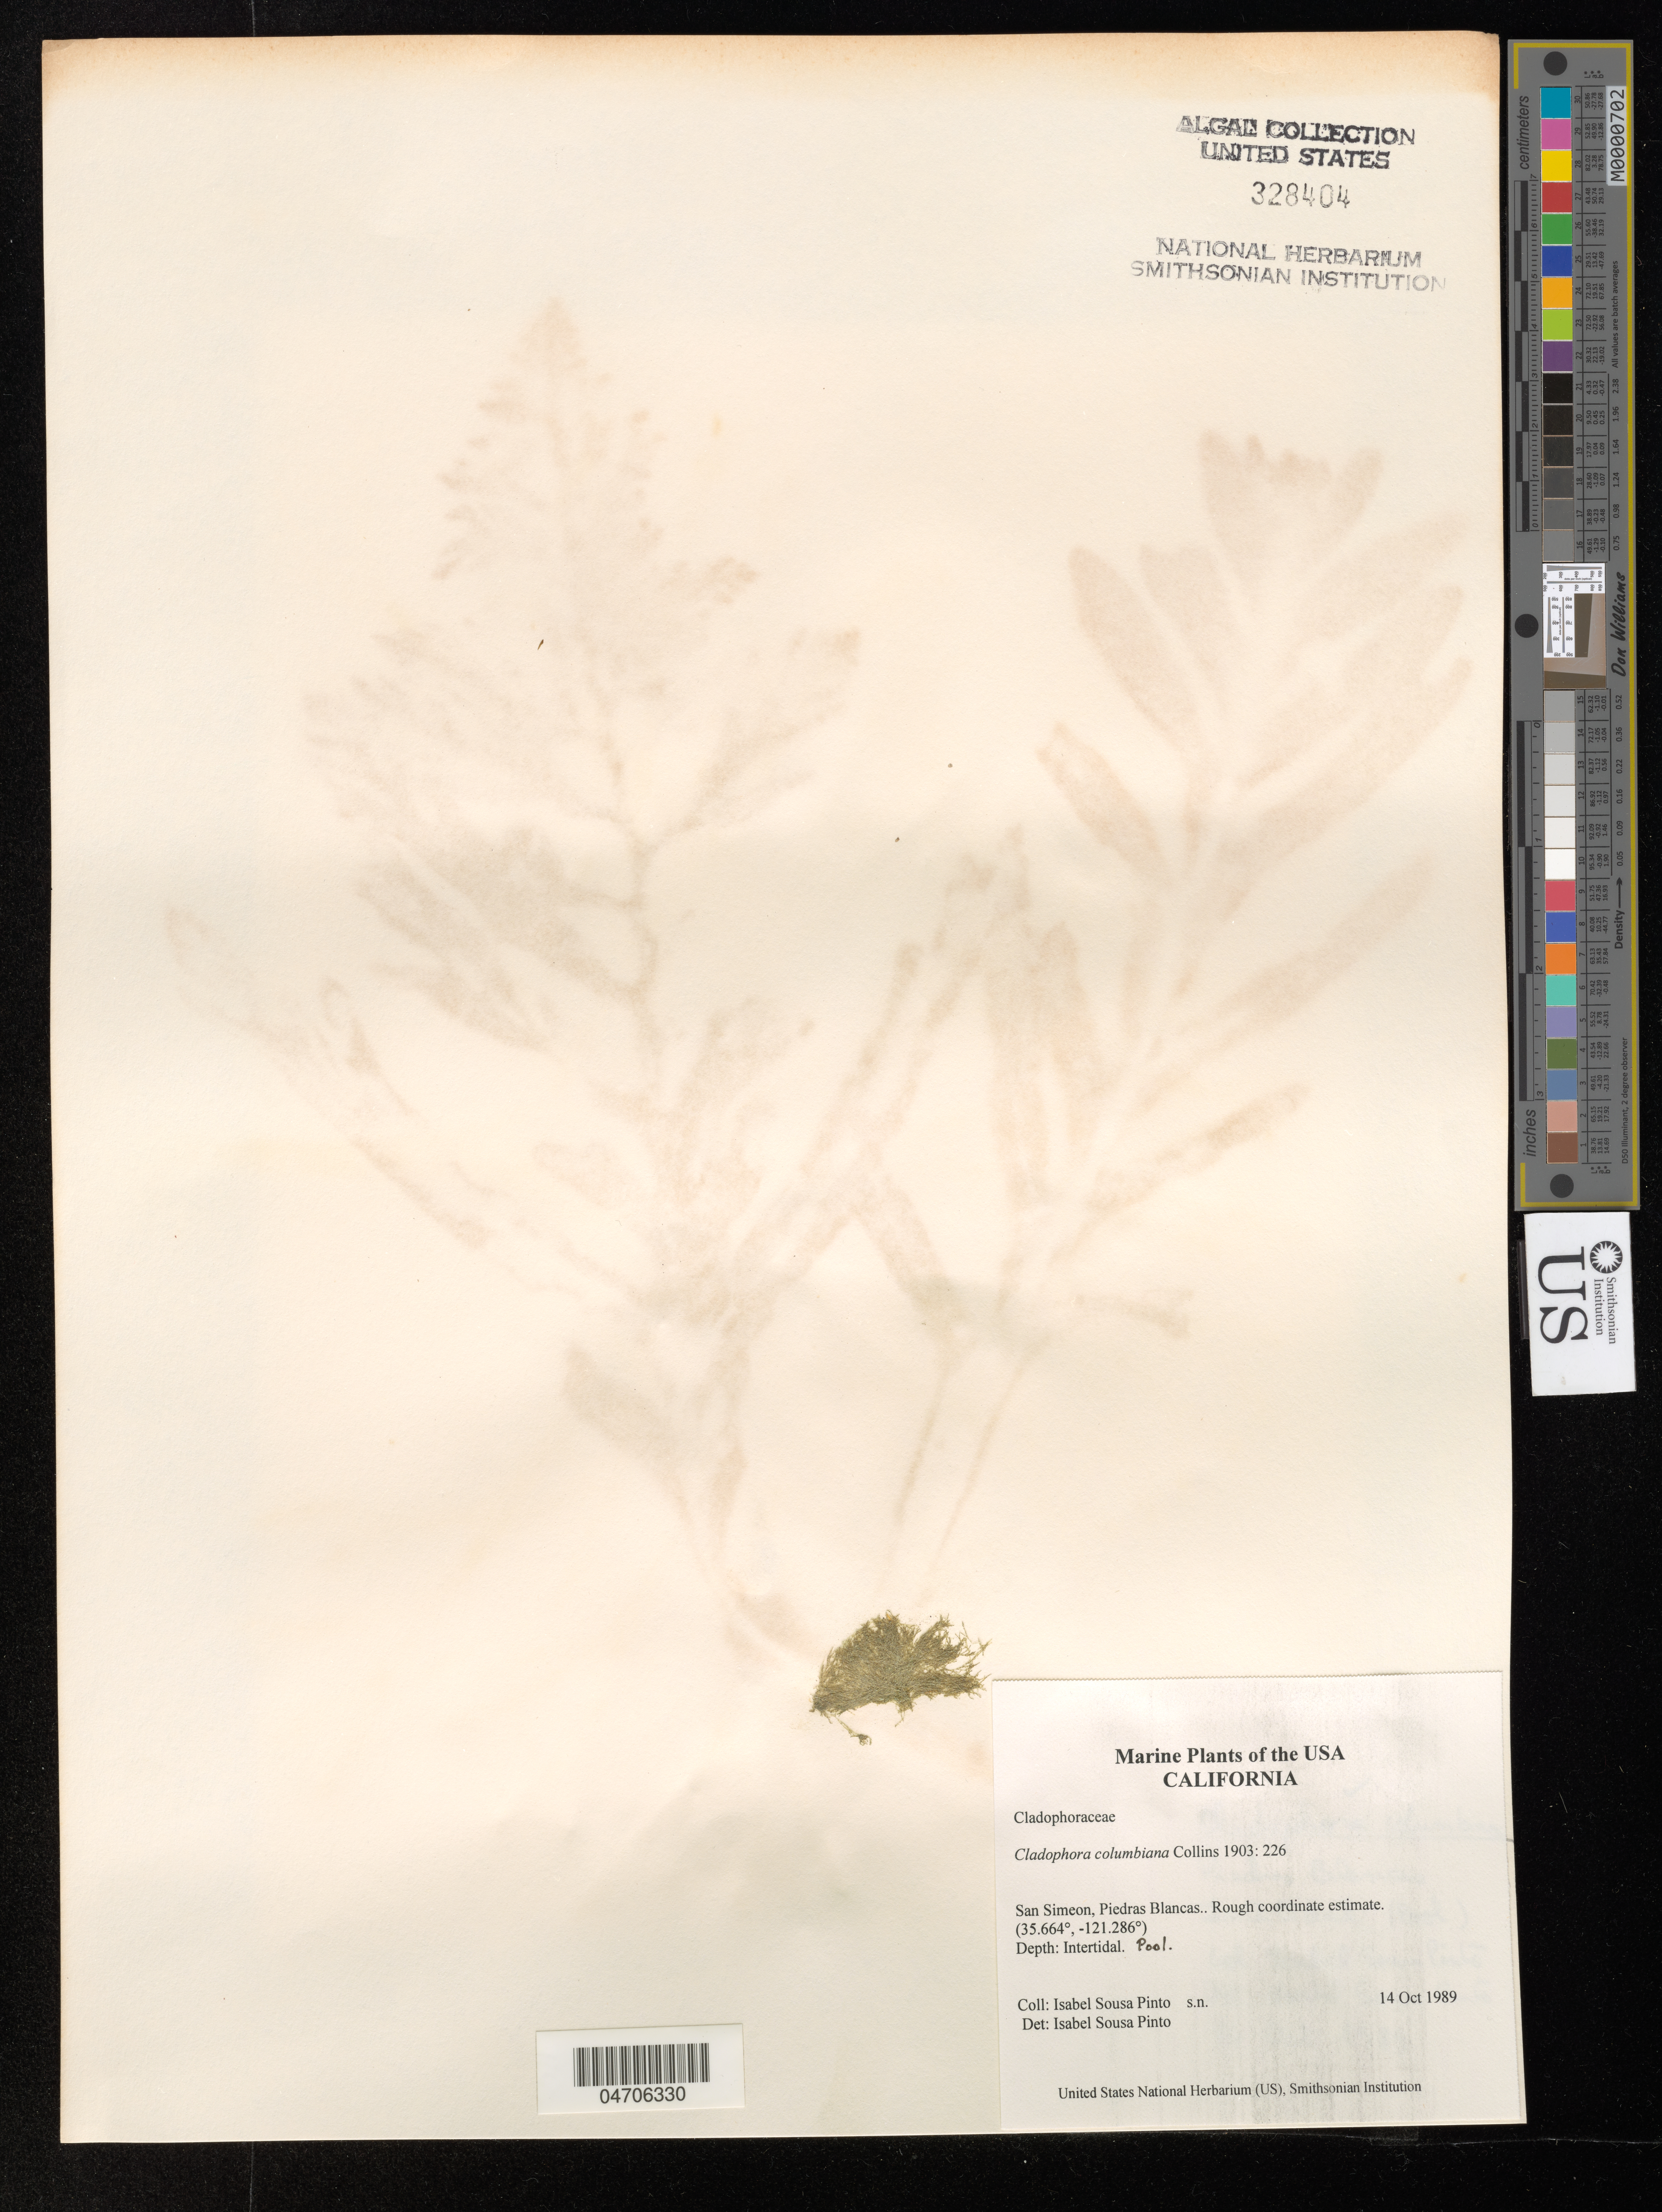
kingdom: Plantae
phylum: Chlorophyta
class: Ulvophyceae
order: Cladophorales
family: Cladophoraceae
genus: Cladophora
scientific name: Cladophora columbiana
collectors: I. Sousa Pinto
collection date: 1989-10-14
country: United States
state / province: California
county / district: San Luis Obispo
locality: San Simeon, Piedras Blancas.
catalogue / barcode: US 328404